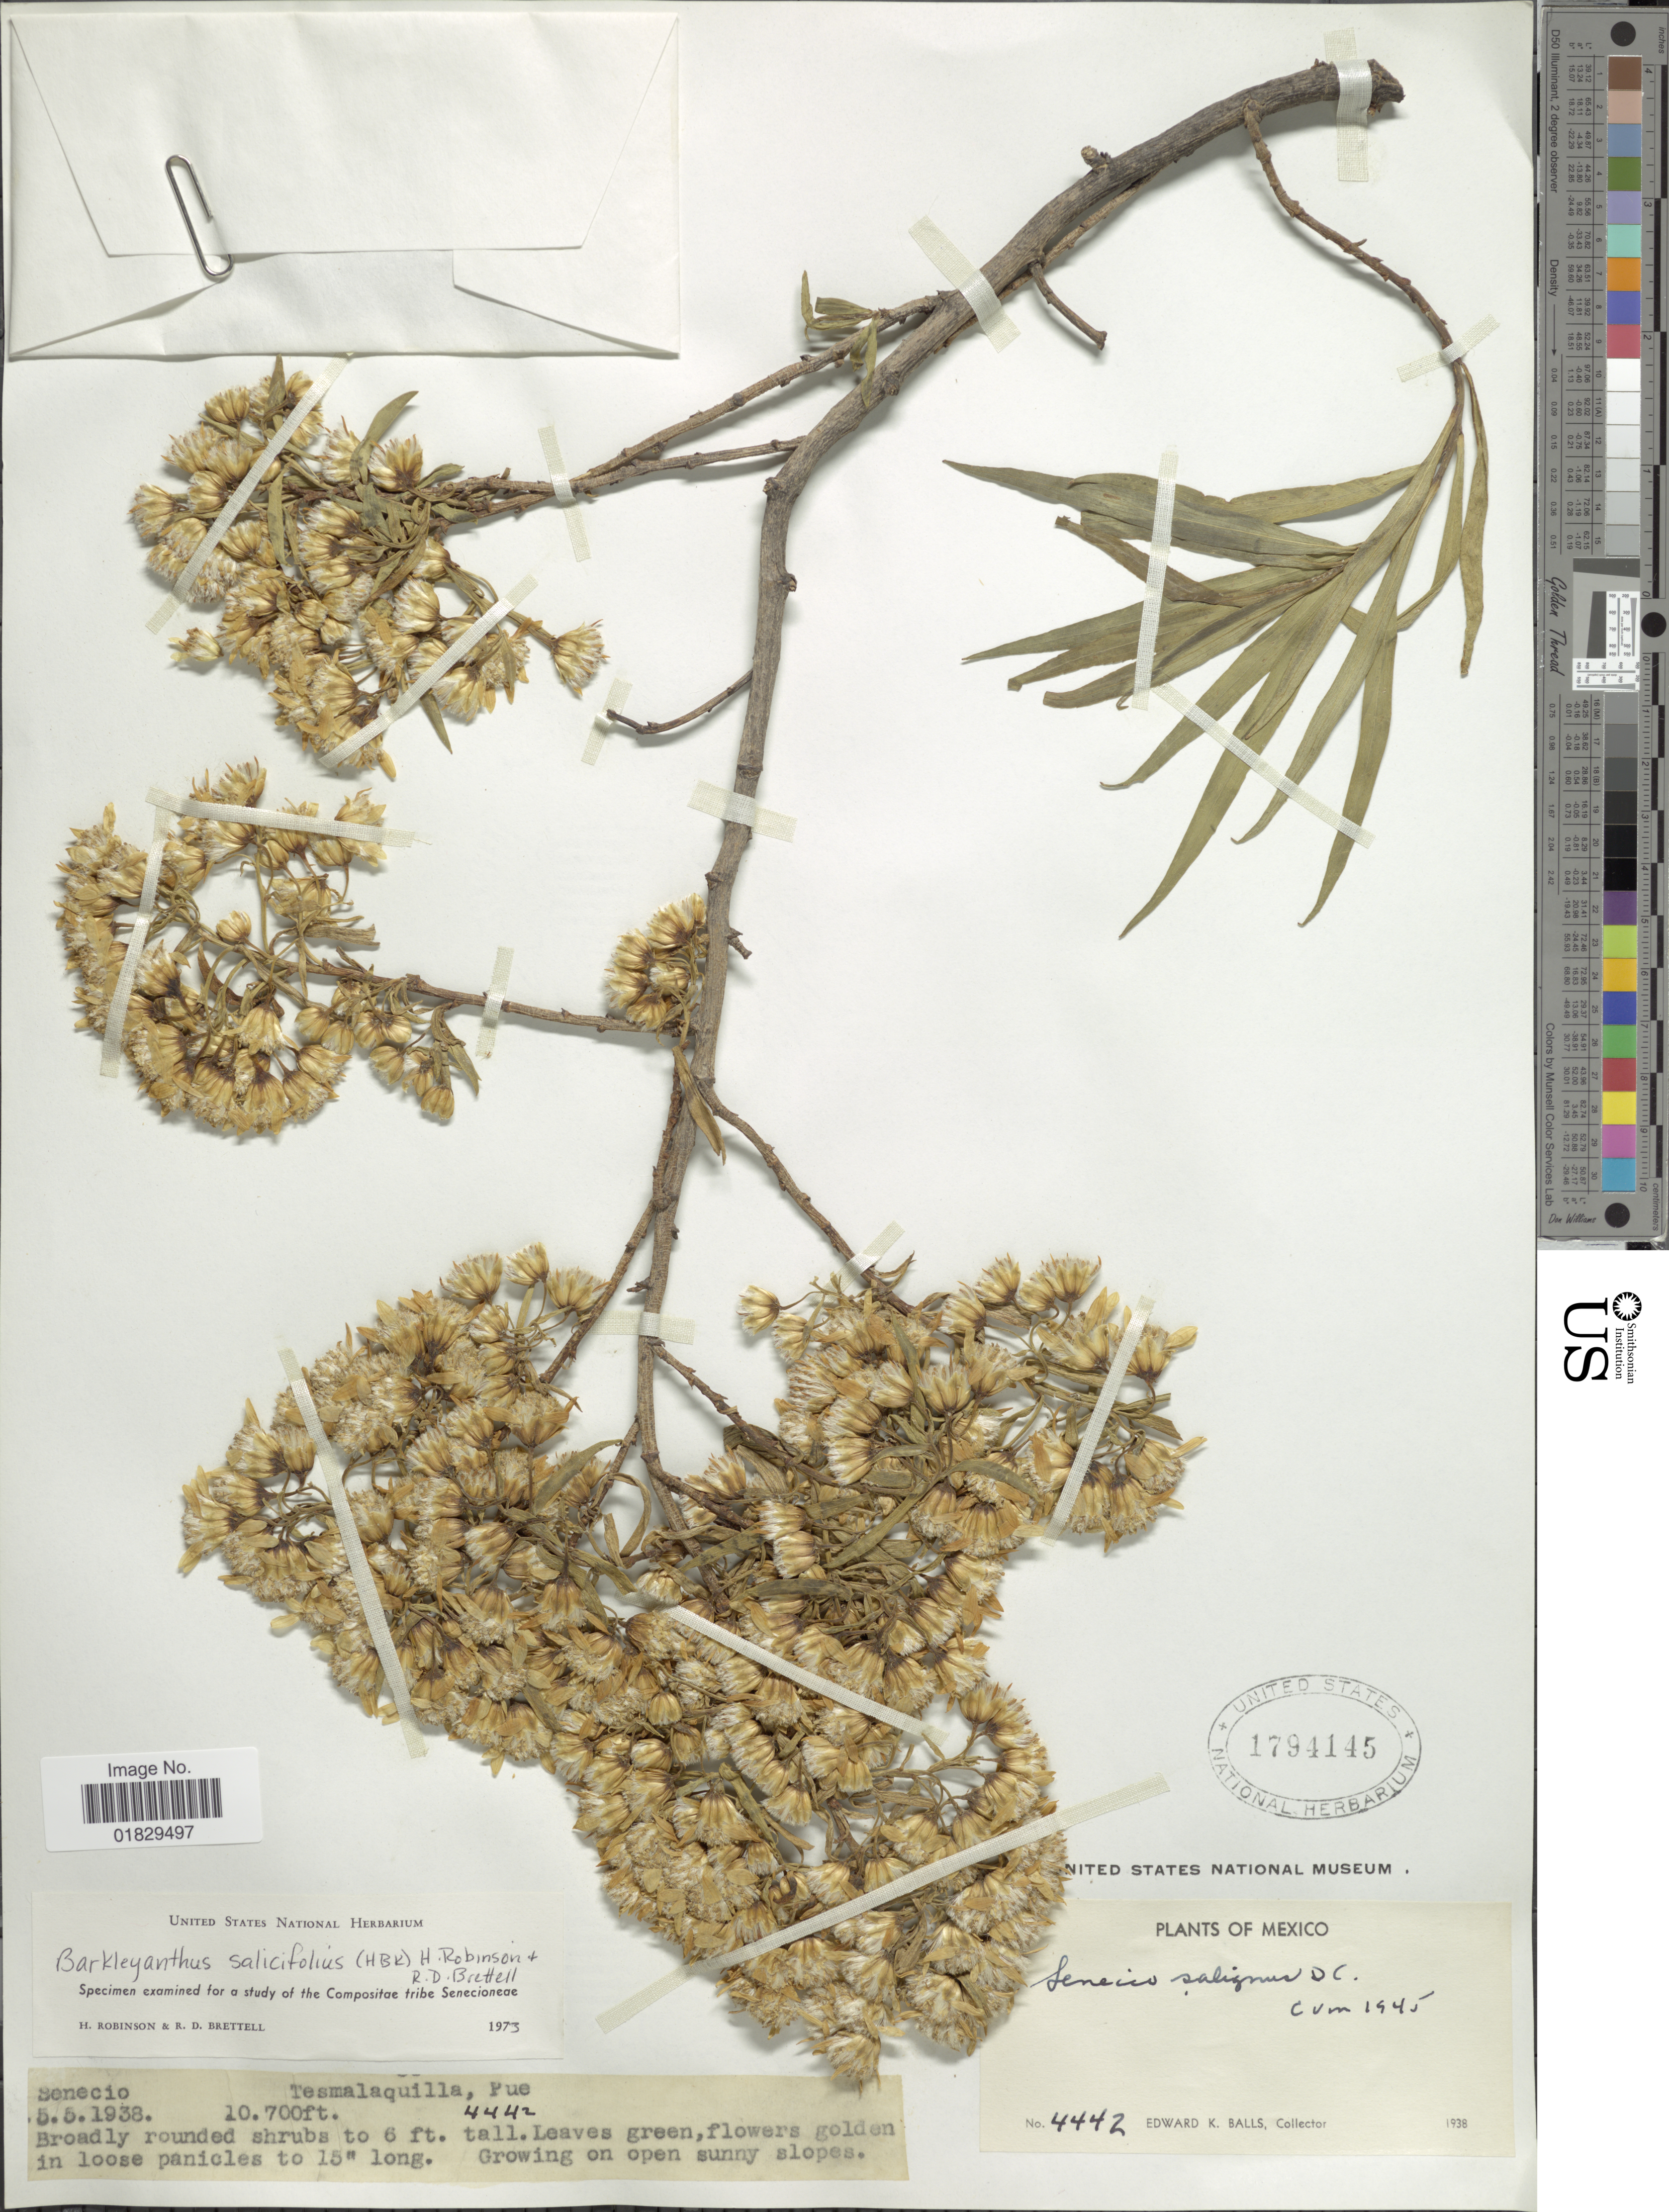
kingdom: Plantae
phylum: Tracheophyta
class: Magnoliopsida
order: Asterales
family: Asteraceae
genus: Barkleyanthus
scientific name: Barkleyanthus salicifolius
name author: (Kunth) H. Rob. & Brettell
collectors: E. K. Balls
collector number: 4442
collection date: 1938-05-05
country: Mexico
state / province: Puebla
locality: Tesmalaquilla, Pue.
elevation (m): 3261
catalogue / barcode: US 1794145